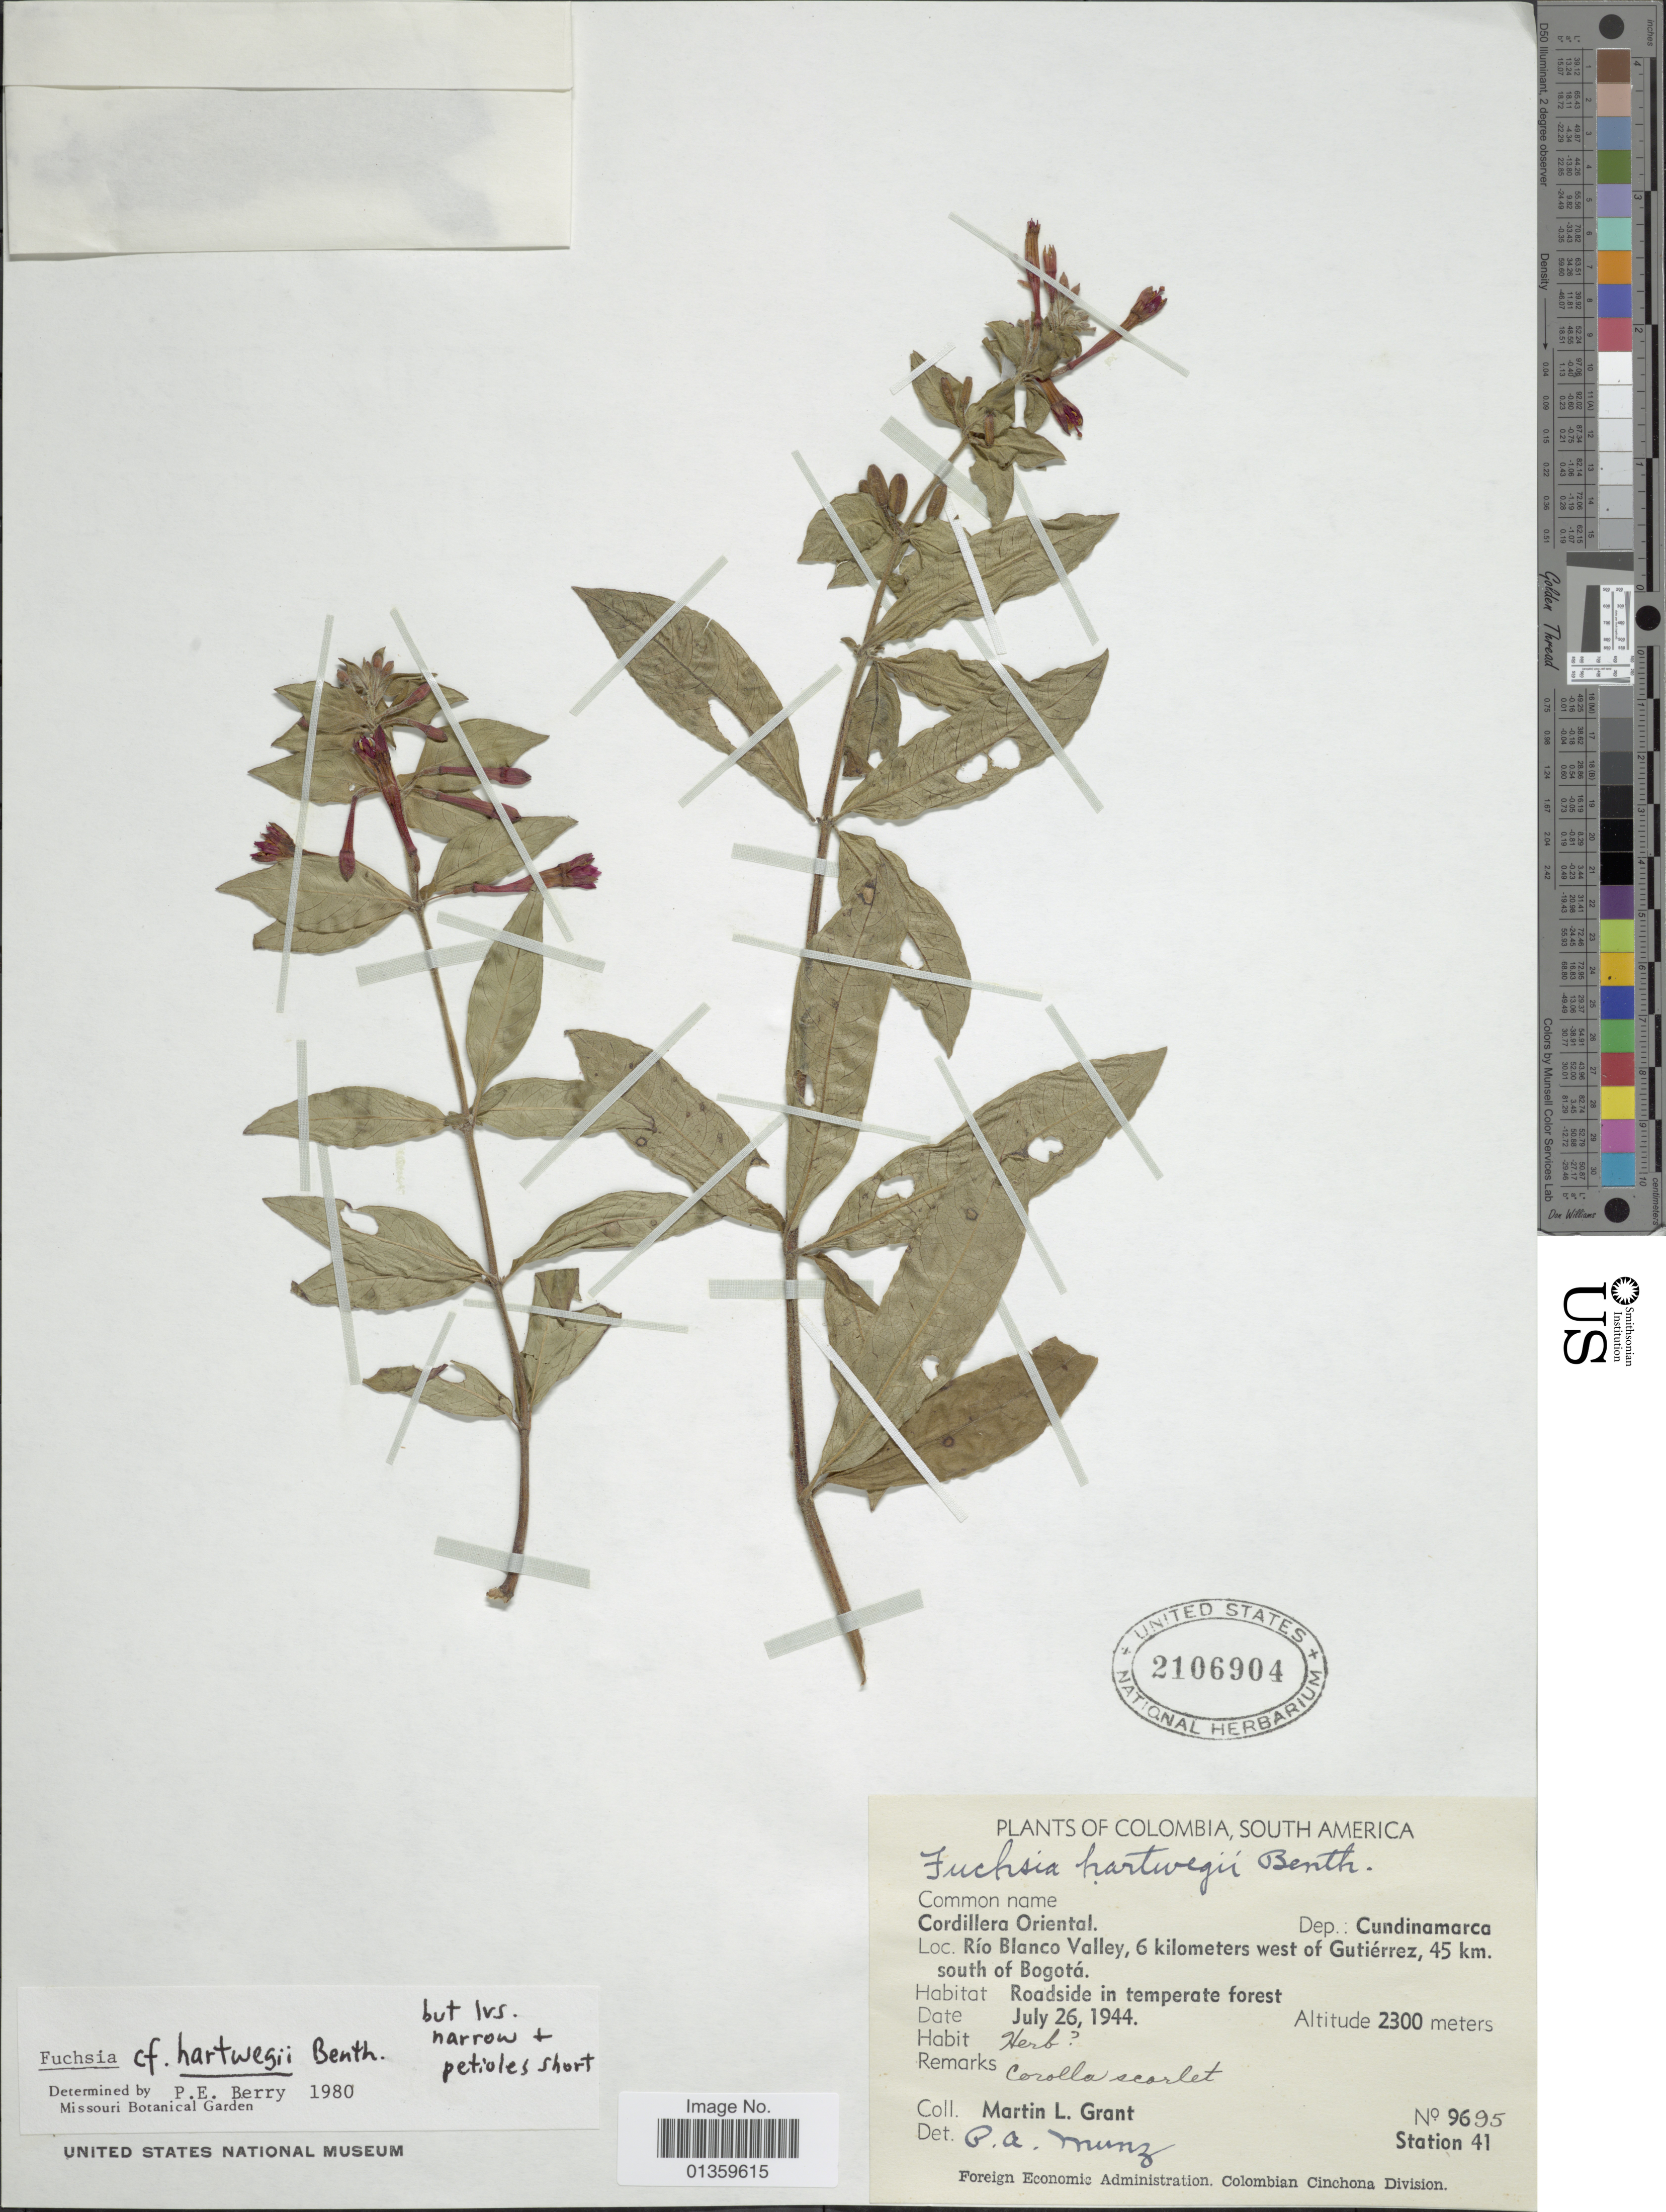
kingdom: Plantae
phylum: Tracheophyta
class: Magnoliopsida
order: Myrtales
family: Onagraceae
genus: Fuchsia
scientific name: Fuchsia hartwegii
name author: Benth.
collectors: M. L. Grant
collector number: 9695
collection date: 1944-07-26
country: Colombia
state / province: Cundinamarca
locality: Cordillera Oriental. Río Blanco Valley, 6 kilometers west of Gutiérrez, 45 km. south of Bogotá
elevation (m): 2300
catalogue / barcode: US 2106904